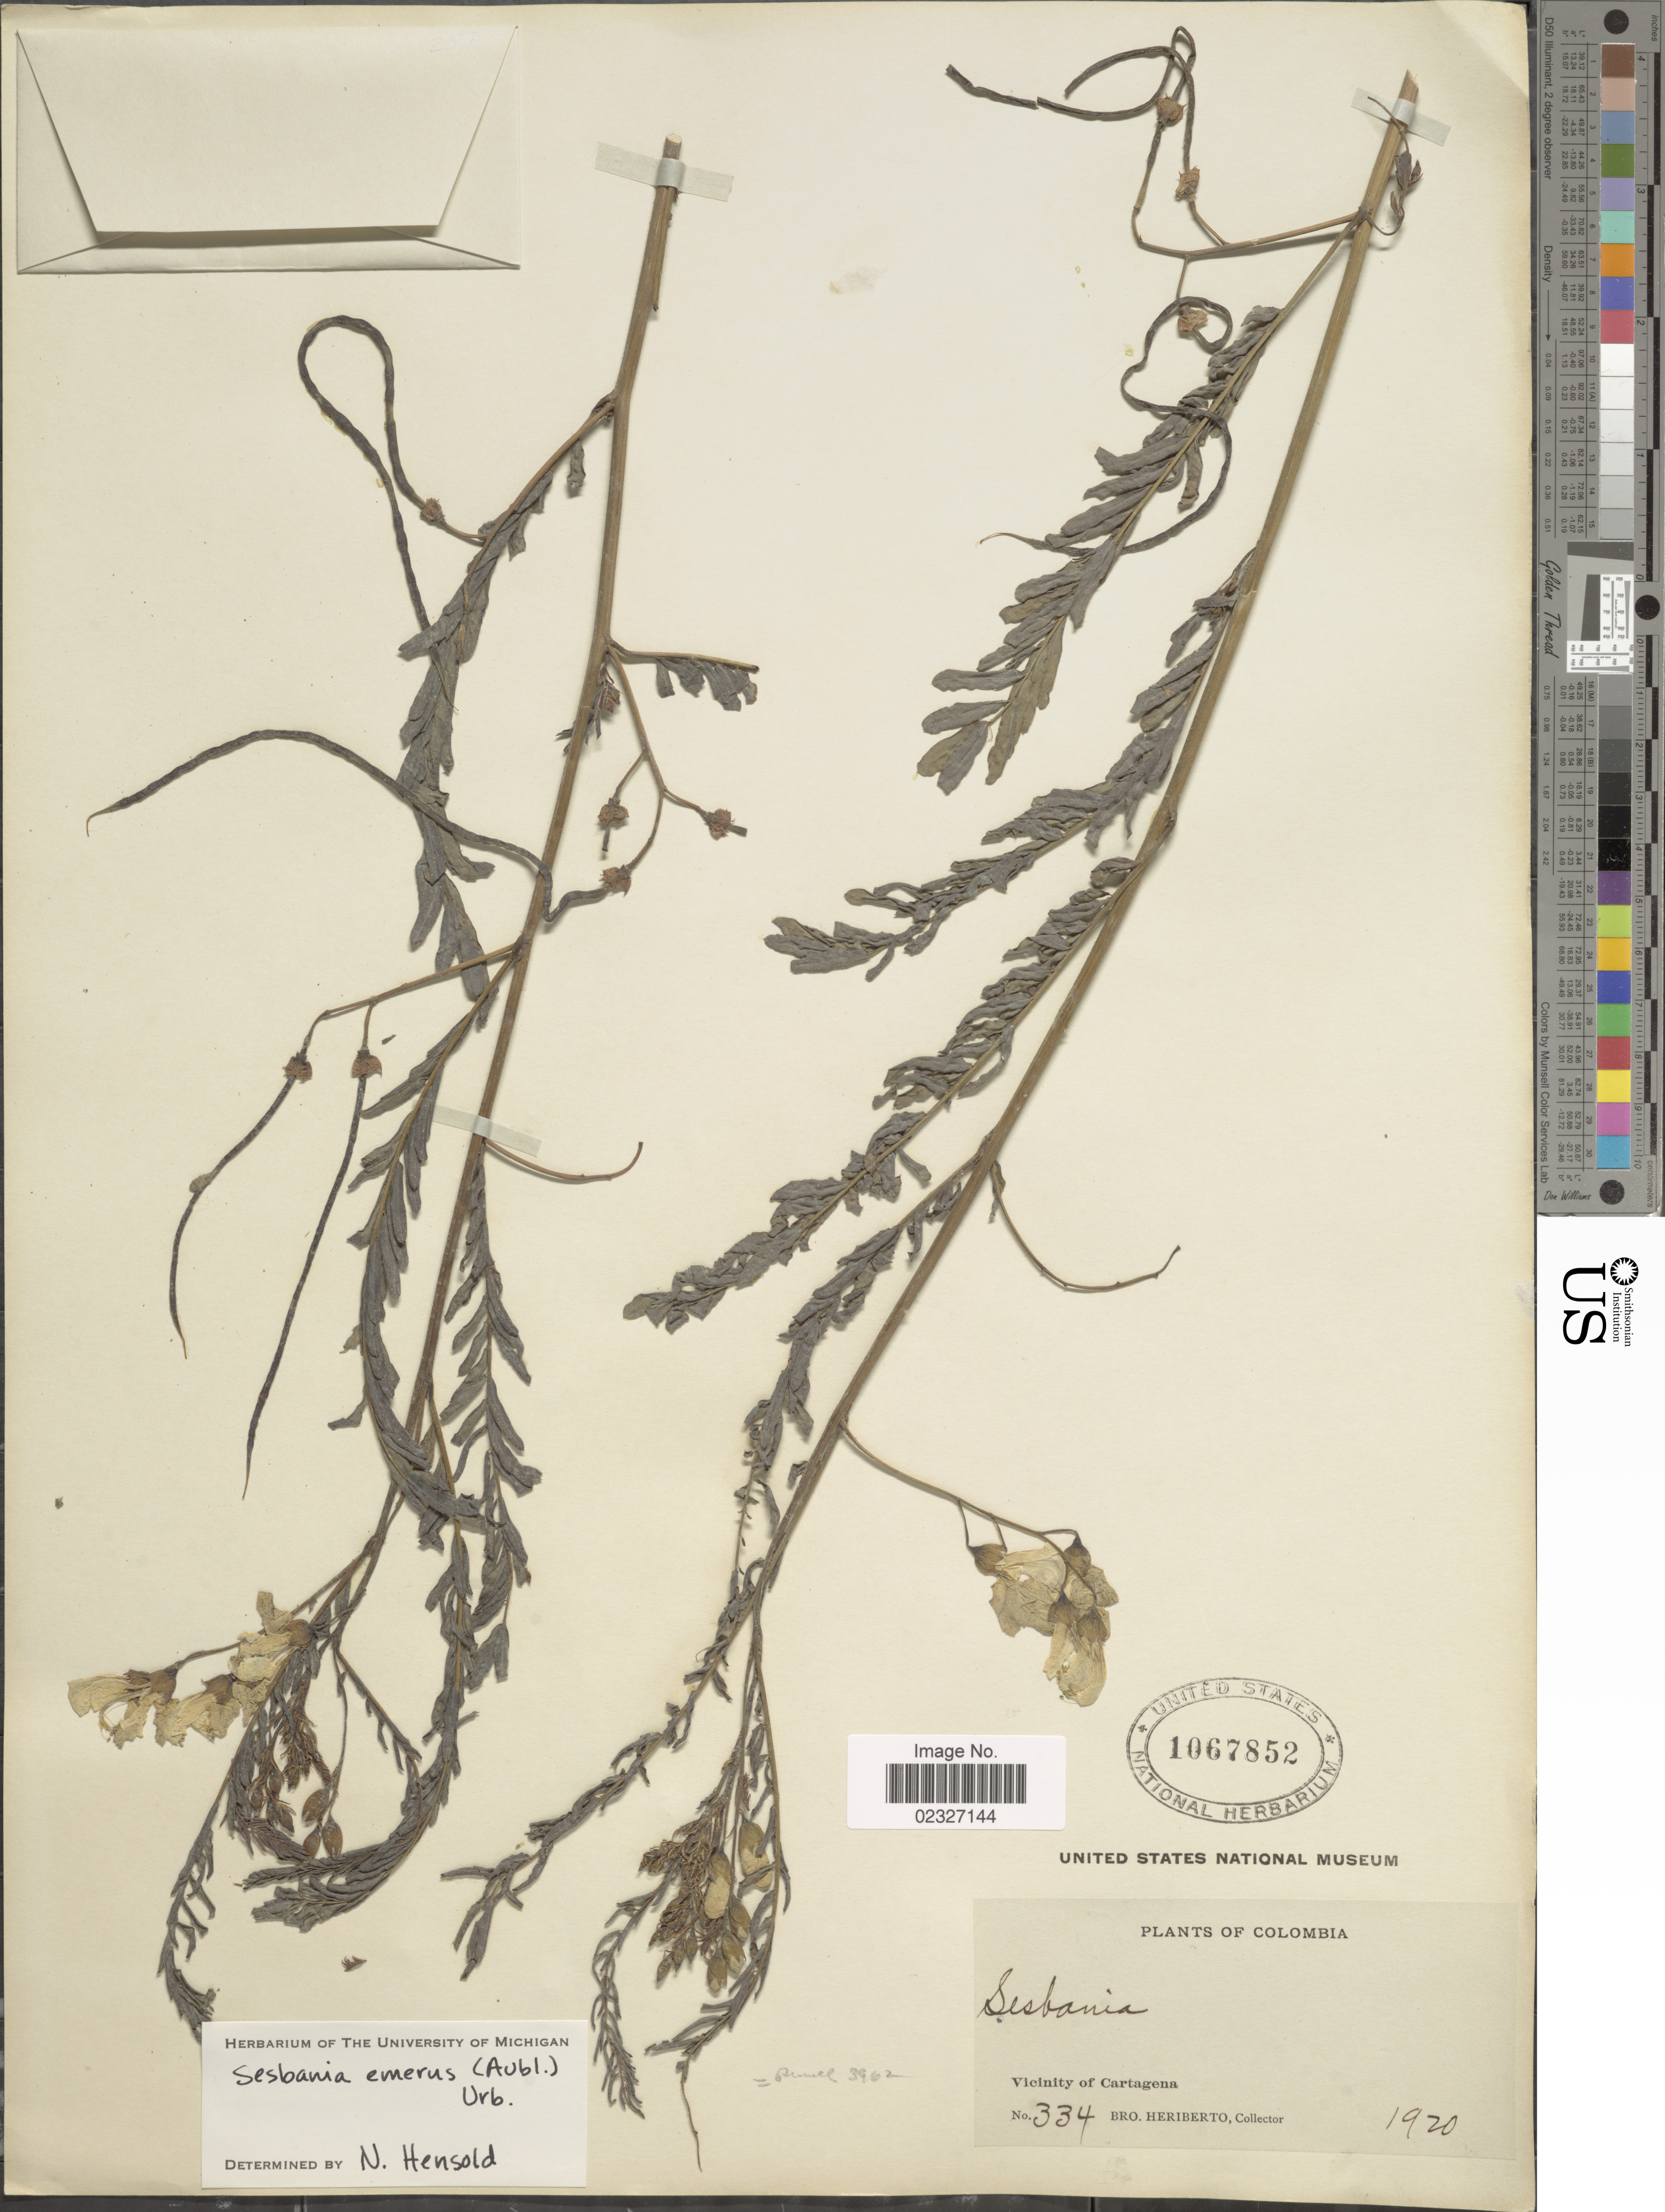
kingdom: Plantae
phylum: Tracheophyta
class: Magnoliopsida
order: Fabales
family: Fabaceae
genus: Sesbania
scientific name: Sesbania emerus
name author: (Aubl.) Urb.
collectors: B. Herbierto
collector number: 334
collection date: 1920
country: Colombia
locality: Vicinity of Cartagena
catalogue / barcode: US 1067852